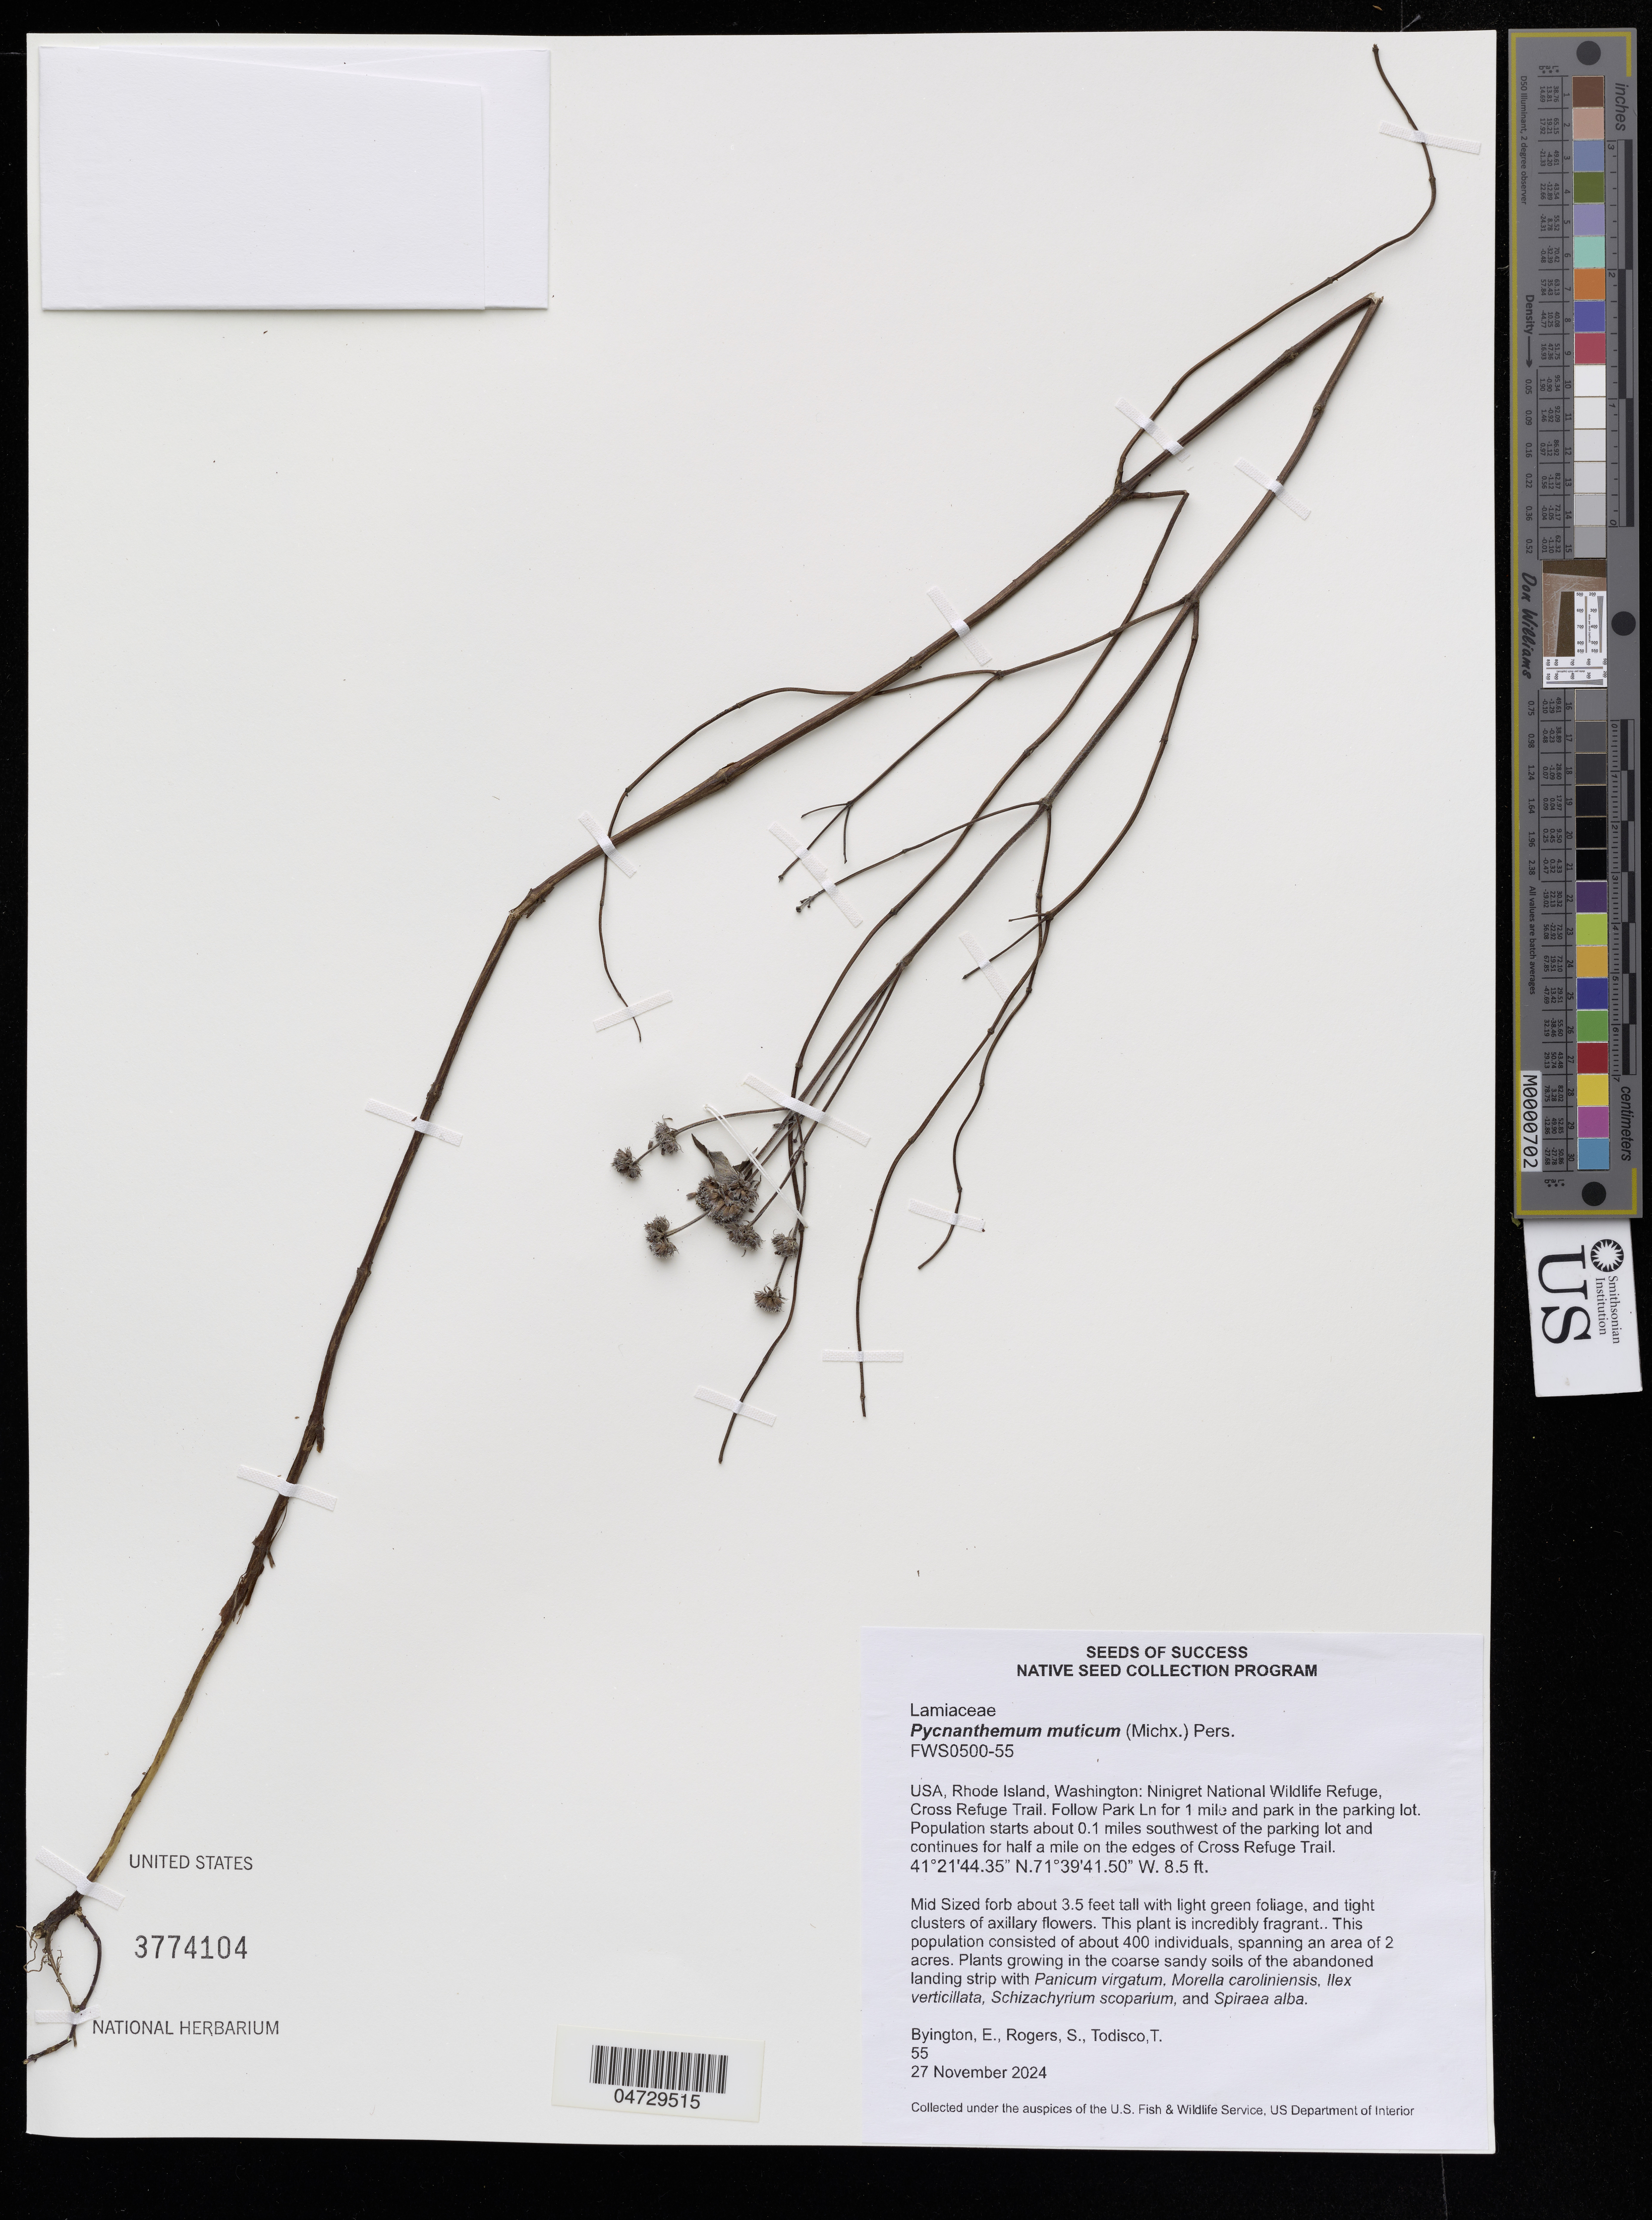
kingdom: Plantae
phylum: Tracheophyta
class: Magnoliopsida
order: Lamiales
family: Lamiaceae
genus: Pycnanthemum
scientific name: Pycnanthemum muticum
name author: (Michx.) Pers.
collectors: E. Byington, S. Rogers & T. Todisco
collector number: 55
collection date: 2024-11-27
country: United States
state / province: Rhode Island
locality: Washington: Ninigret National Wildlife Refuge, Cross Refuge Trail. Follow Park Ln for 1 mile and park in the parking lot.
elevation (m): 2.6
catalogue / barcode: US 3774104